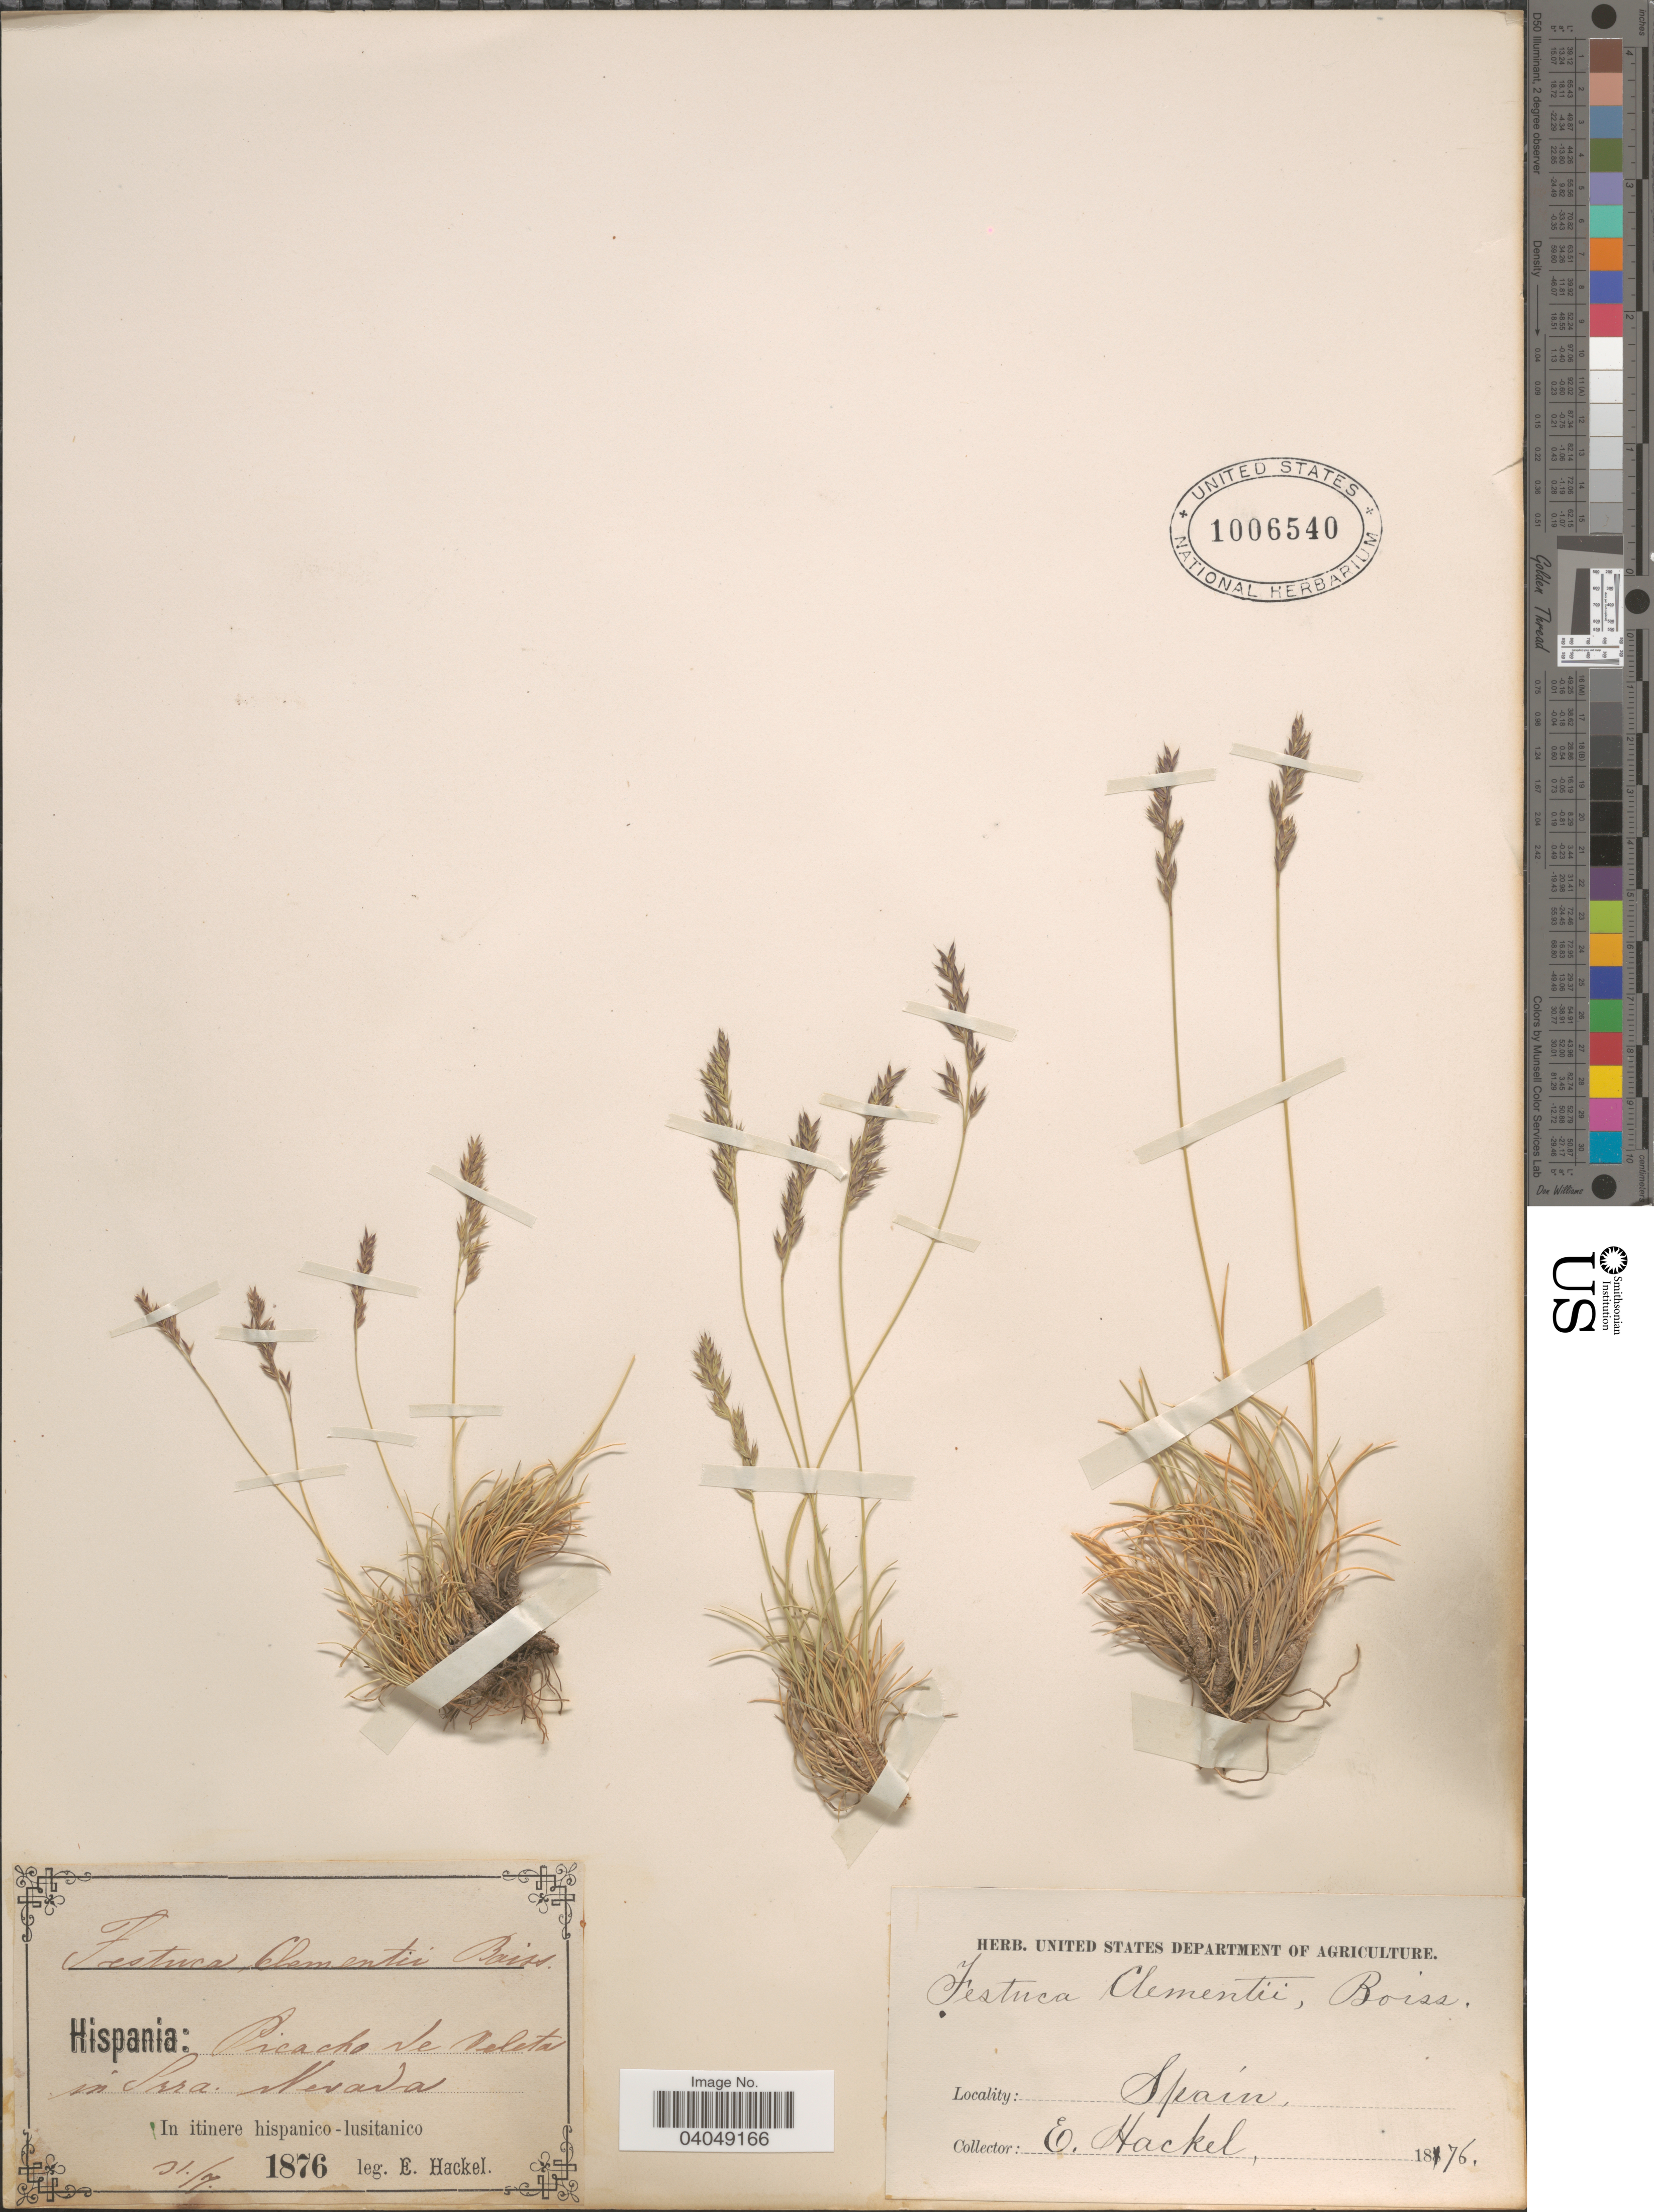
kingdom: Plantae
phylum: Tracheophyta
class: Liliopsida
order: Poales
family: Poaceae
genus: Festuca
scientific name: Festuca clementei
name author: Boiss.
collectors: E. Hackel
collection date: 1876-07-31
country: Spain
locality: Hispania: Picacho de Pelota in Sera. Nevada. In itinere hispanico - lusitanico.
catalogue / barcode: US 1006540